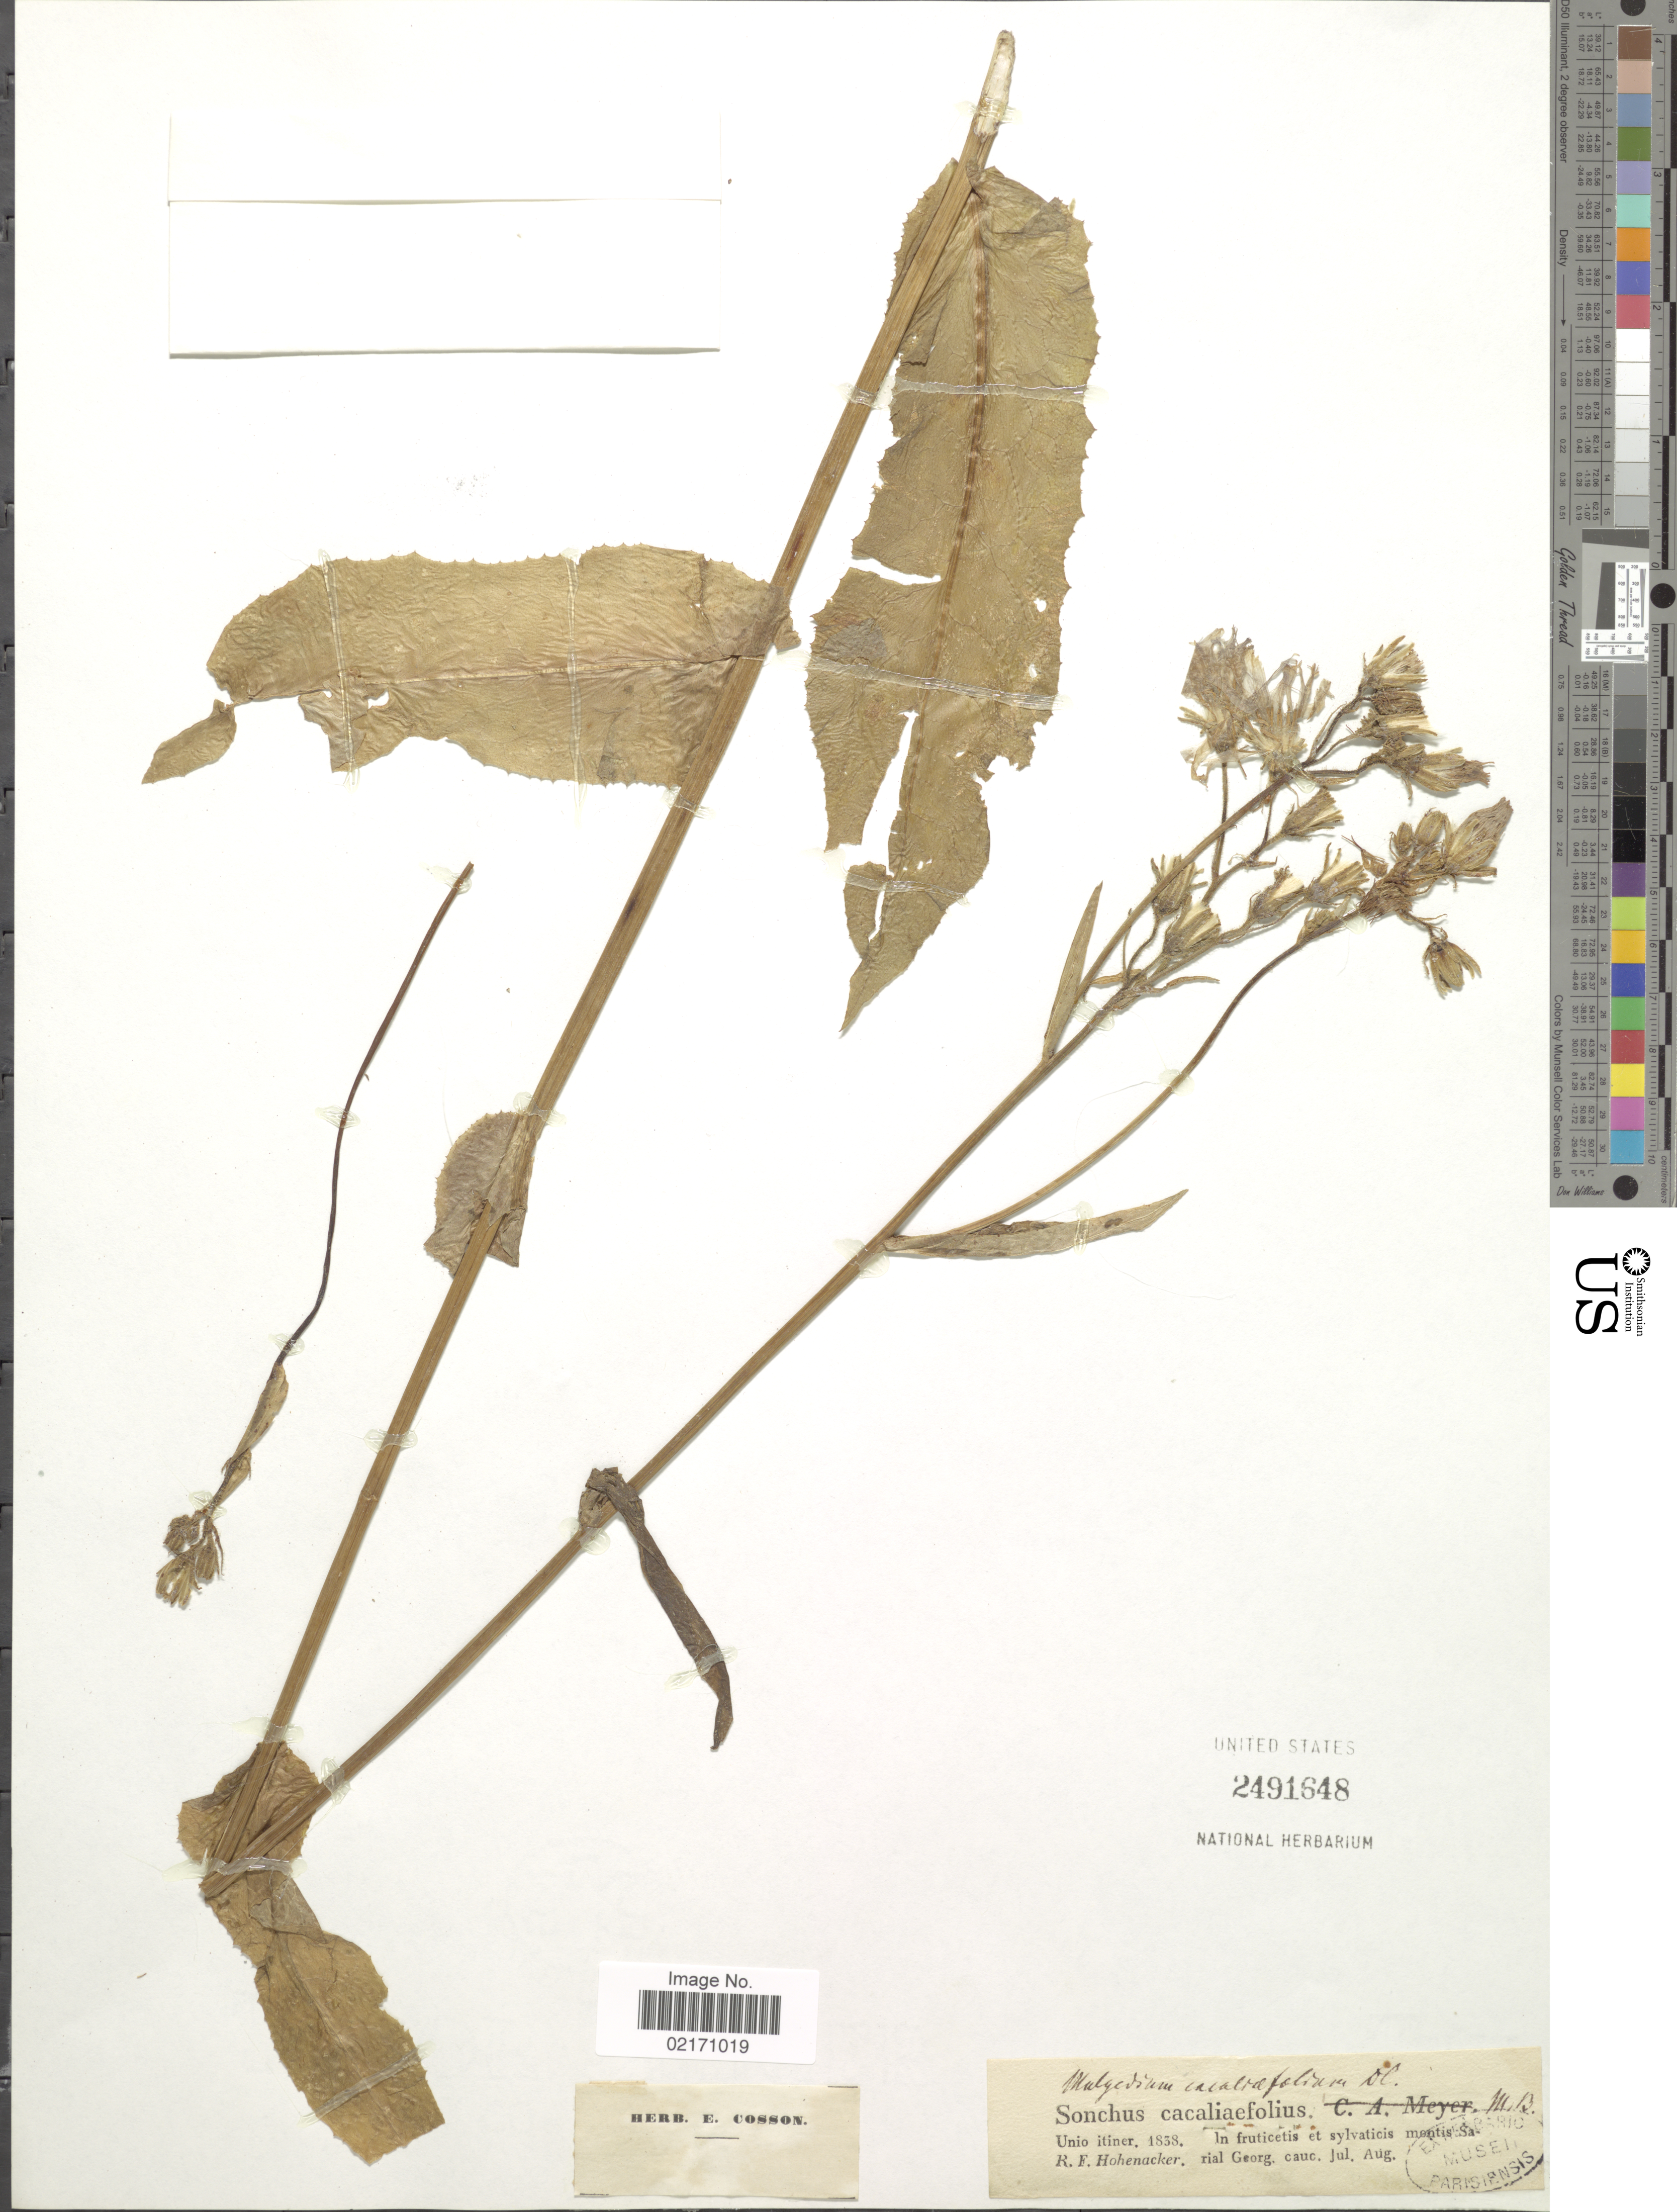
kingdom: Plantae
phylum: Tracheophyta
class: Magnoliopsida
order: Asterales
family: Asteraceae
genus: Lactuca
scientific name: Lactuca macrophylla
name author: (Willd.) A. Gray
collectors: R. F. Hohenacker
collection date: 1838-07/1838-08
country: Georgia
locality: Unio Itiner, rial Georg. cauc.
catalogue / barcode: US 2491648